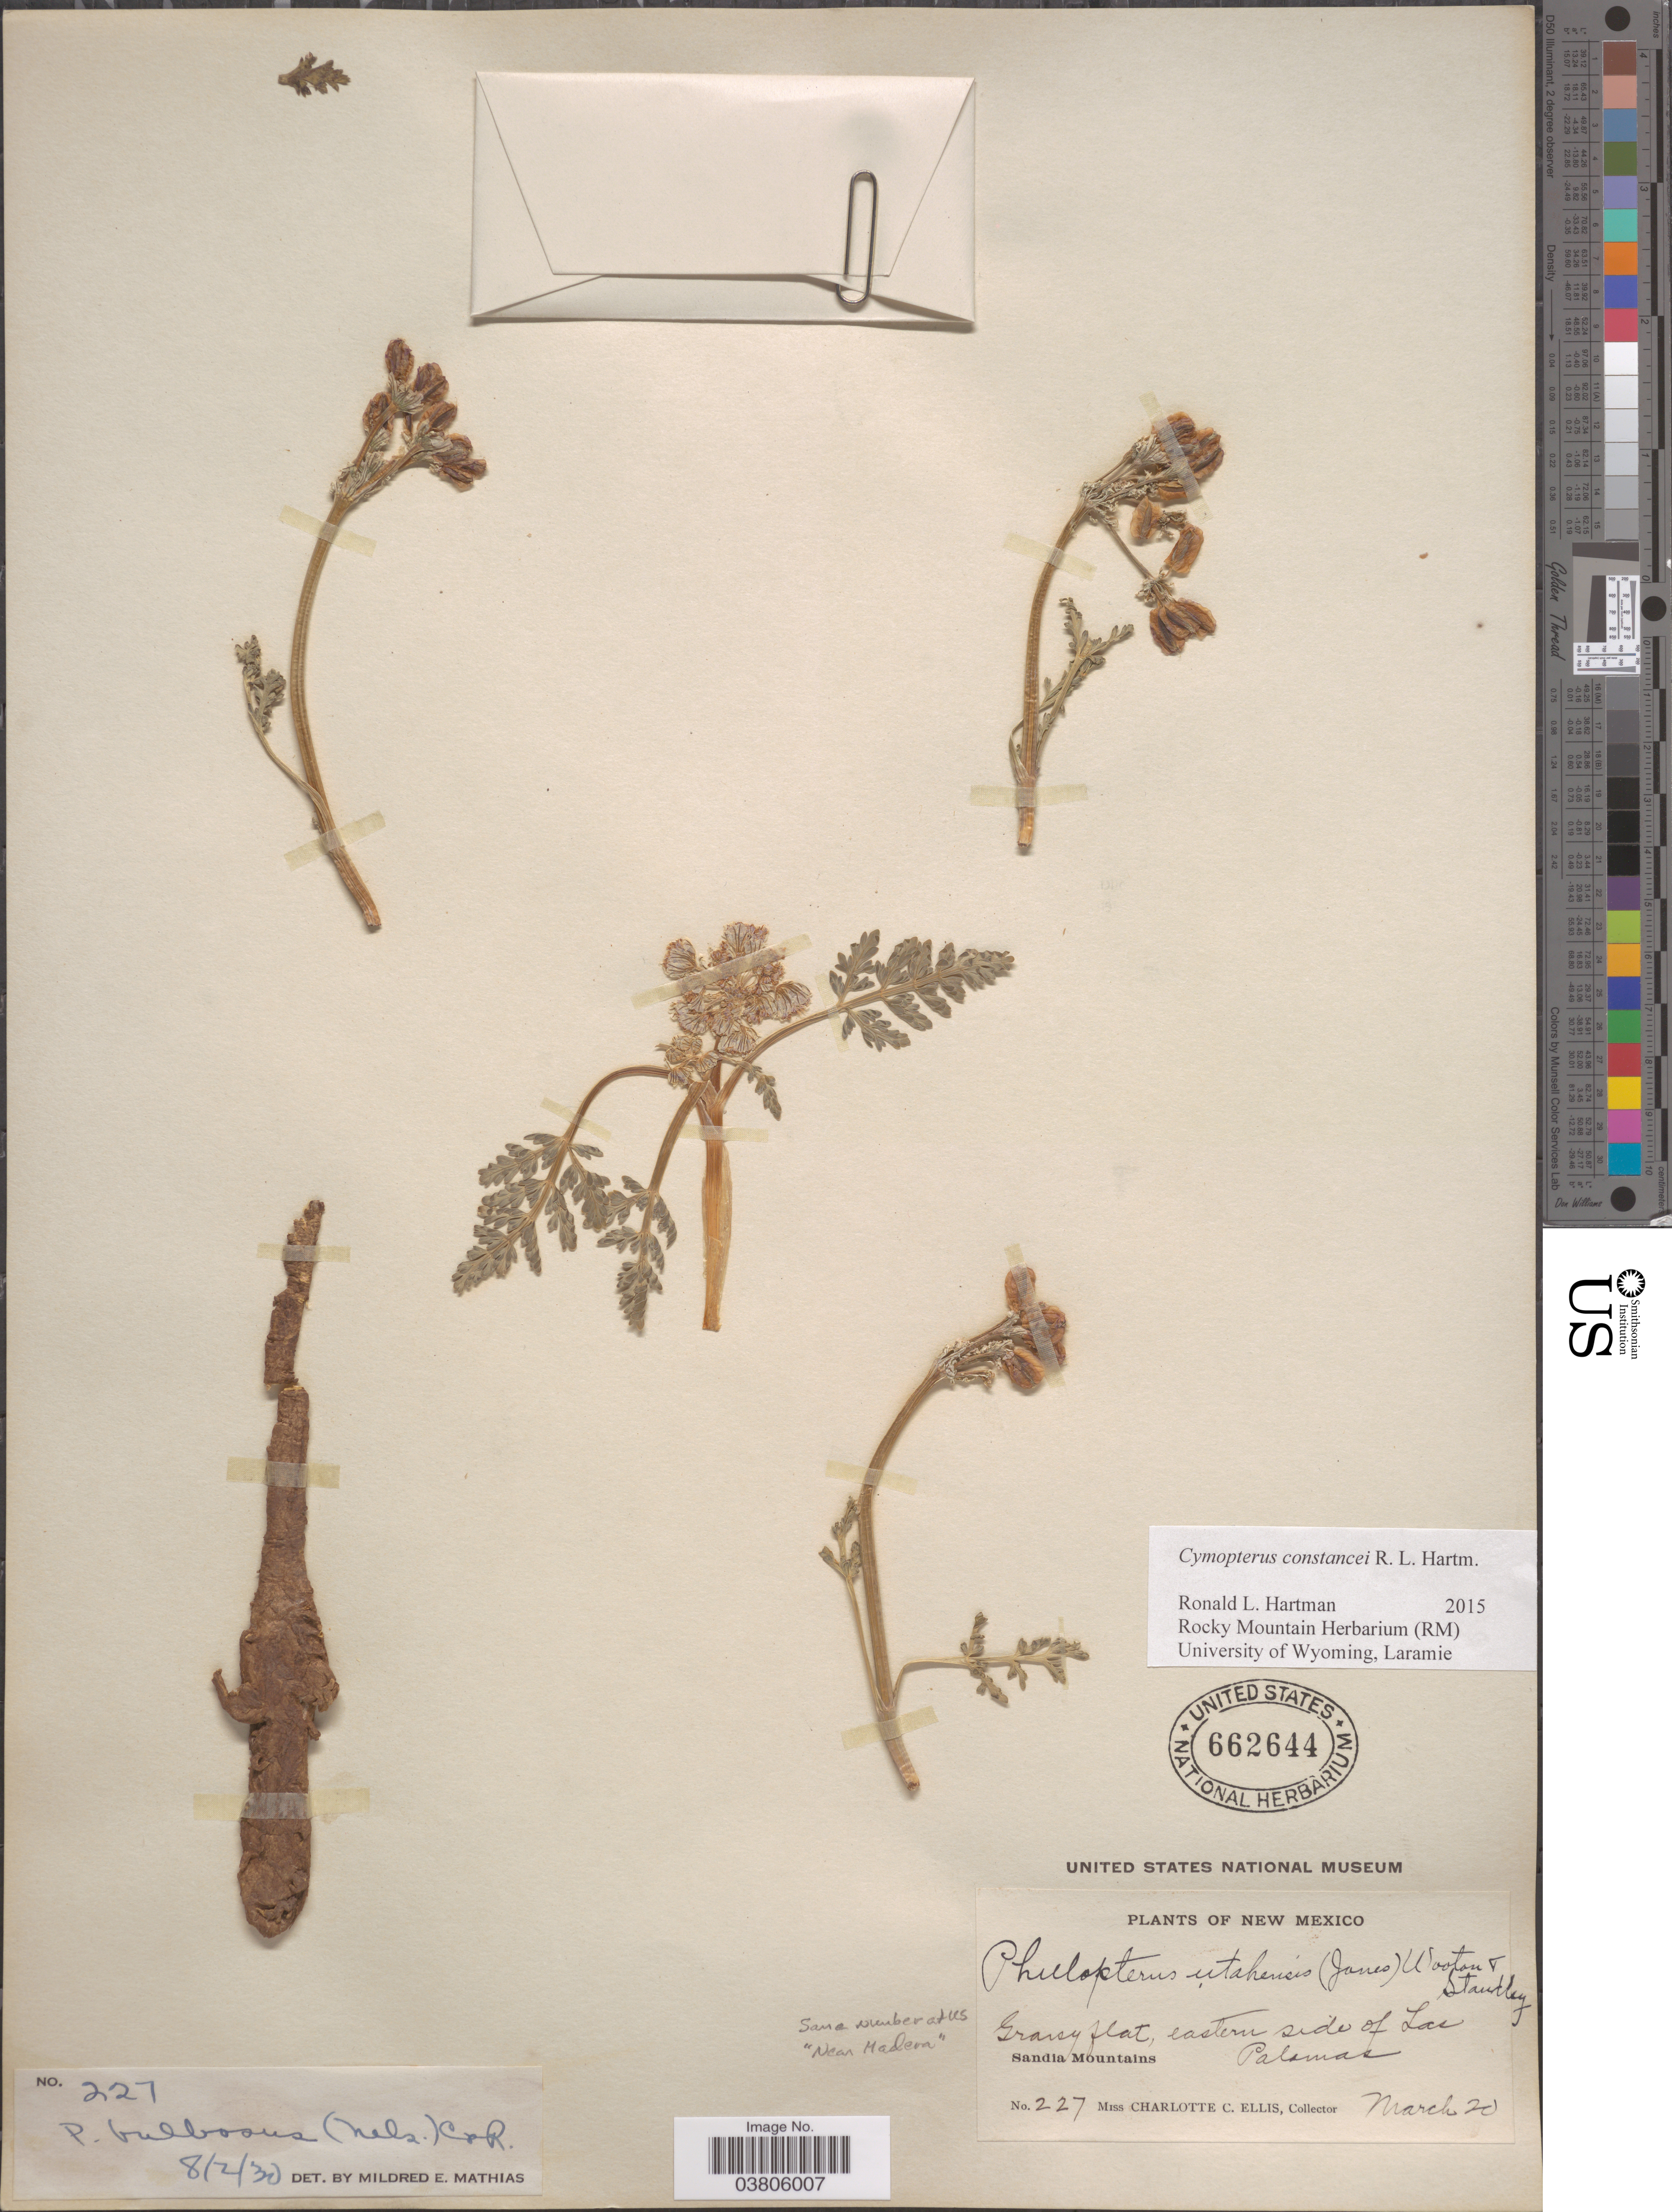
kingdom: Plantae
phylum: Tracheophyta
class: Magnoliopsida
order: Apiales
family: Apiaceae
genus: Cymopterus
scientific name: Cymopterus constancei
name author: R.L. Hartm.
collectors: C. C. Ellis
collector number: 227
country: United States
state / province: New Mexico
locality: Eastern side of Lac Palamas. Sandia Mountains. Near Madera.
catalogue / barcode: US 662644